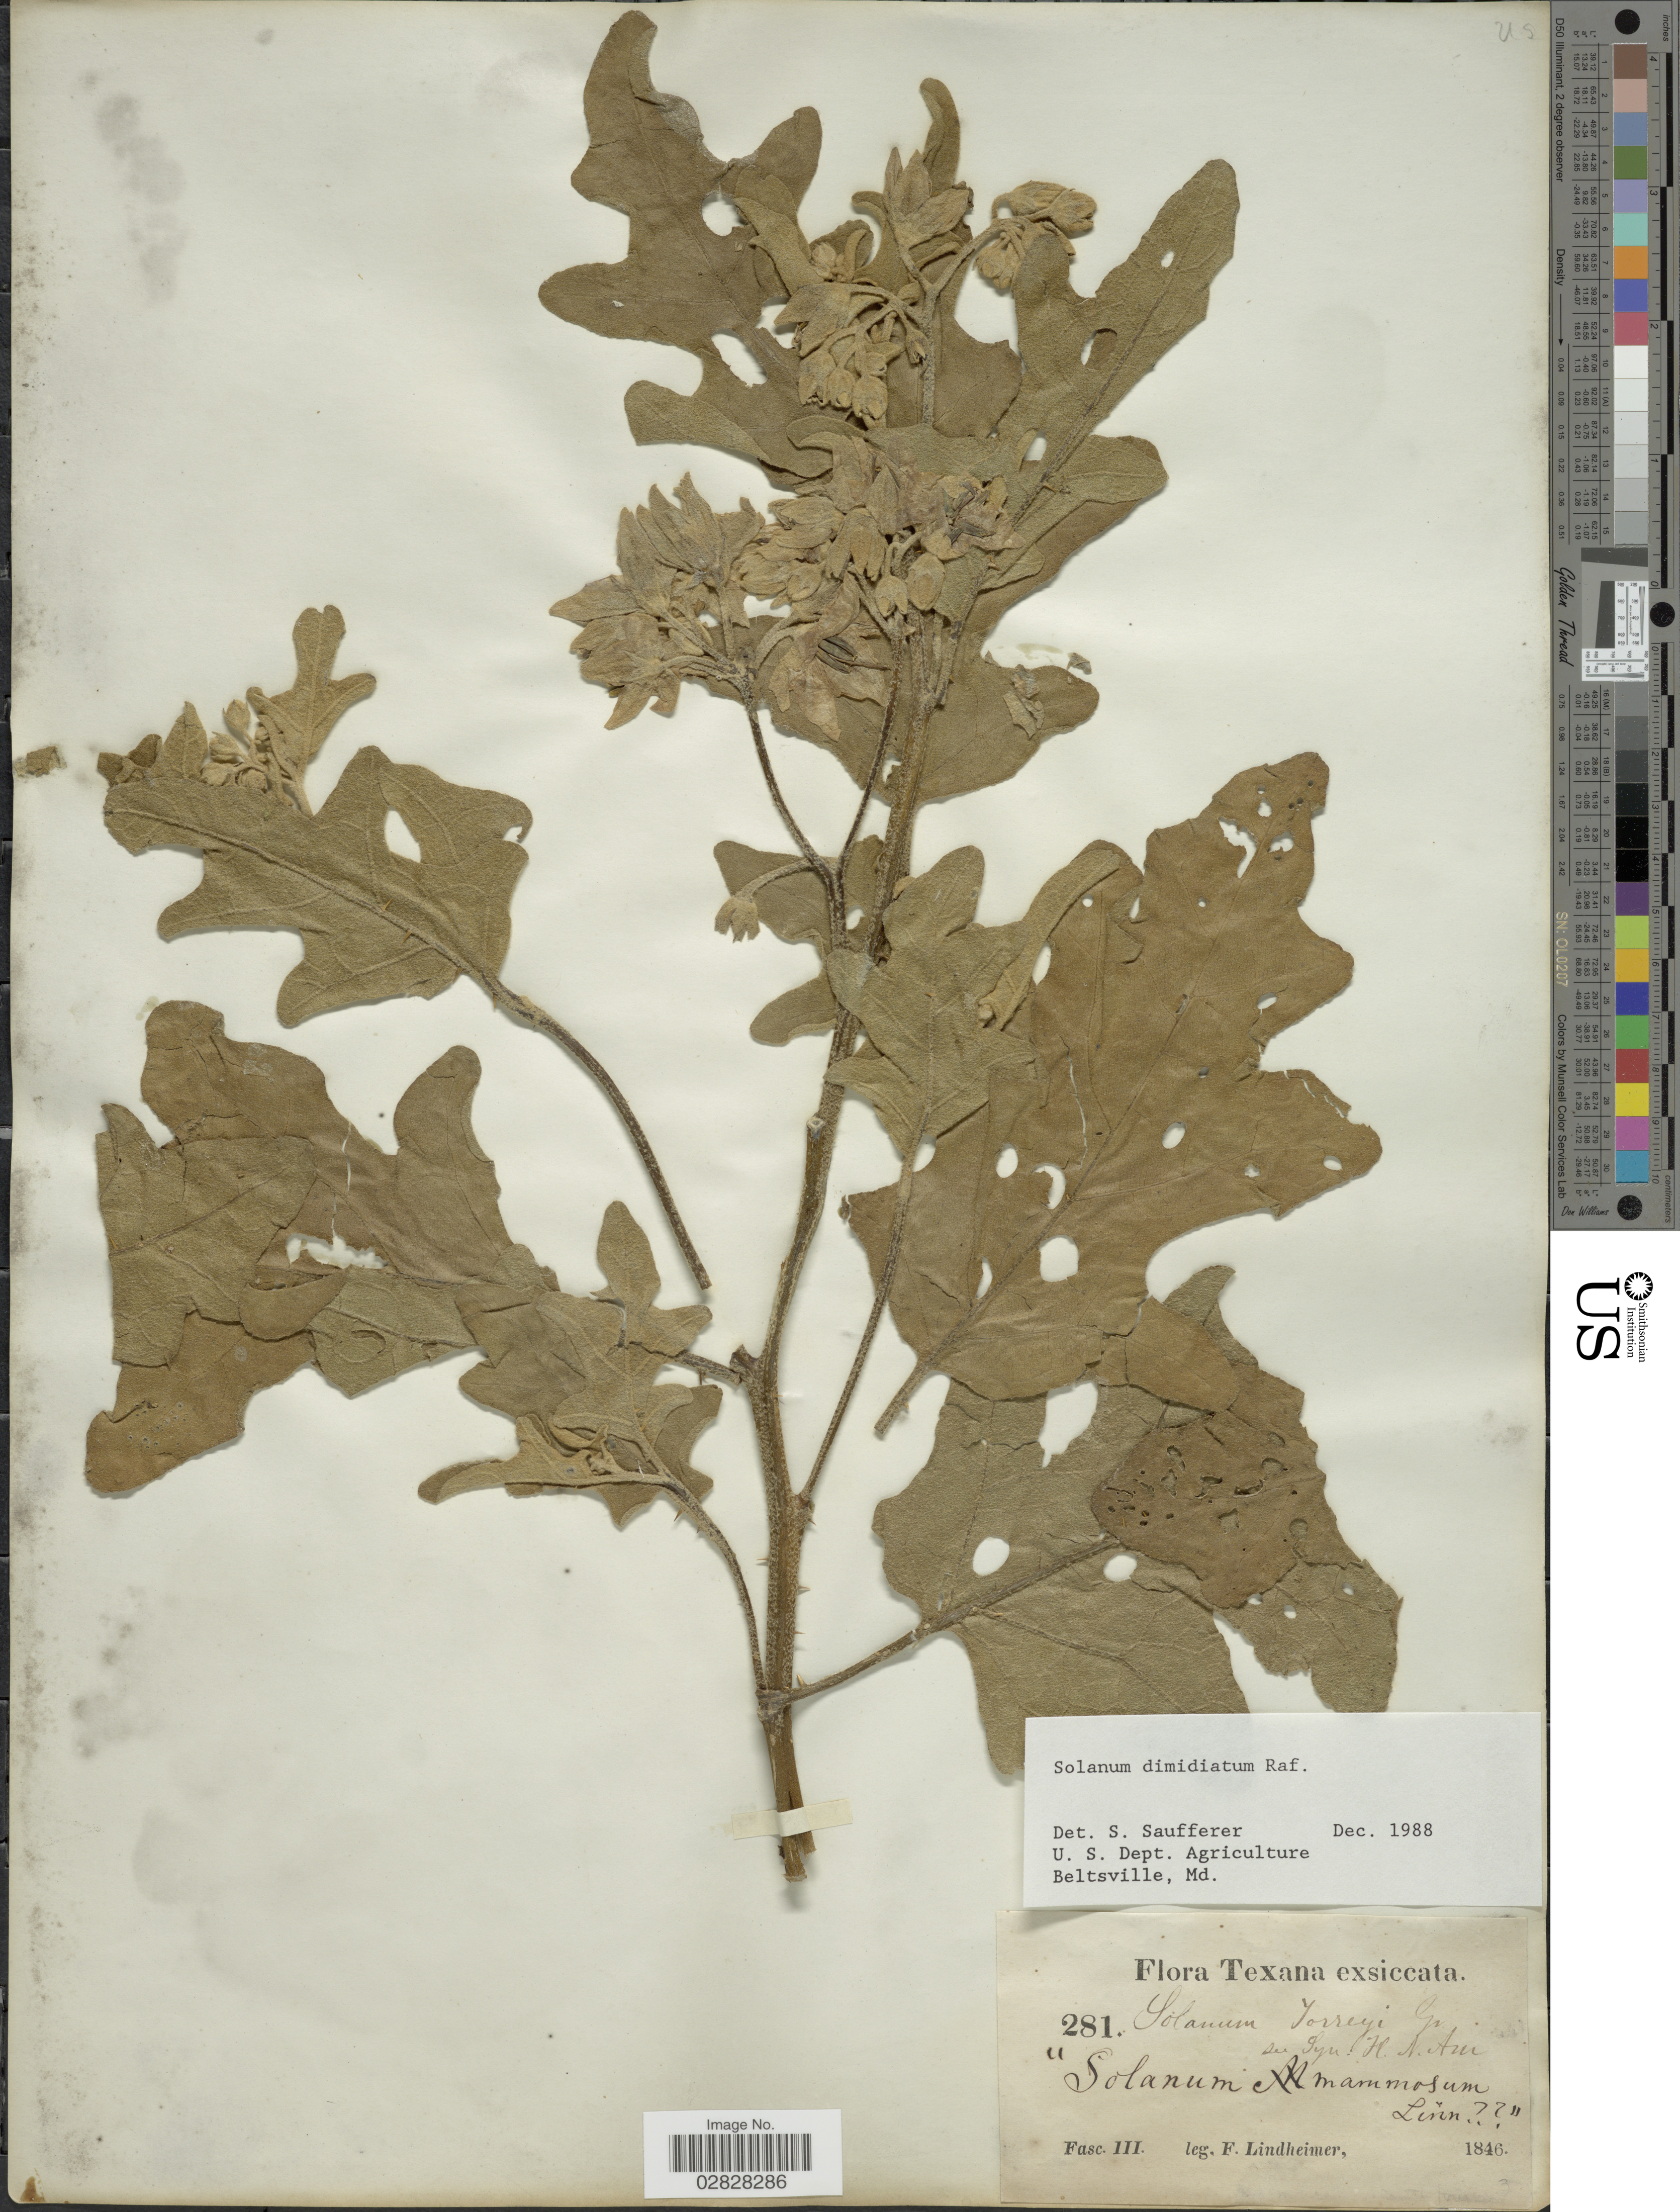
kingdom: Plantae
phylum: Tracheophyta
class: Magnoliopsida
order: Solanales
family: Solanaceae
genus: Solanum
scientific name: Solanum dimidiatum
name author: Raf.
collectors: F. Lindheimer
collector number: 281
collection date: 1846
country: United States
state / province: Texas